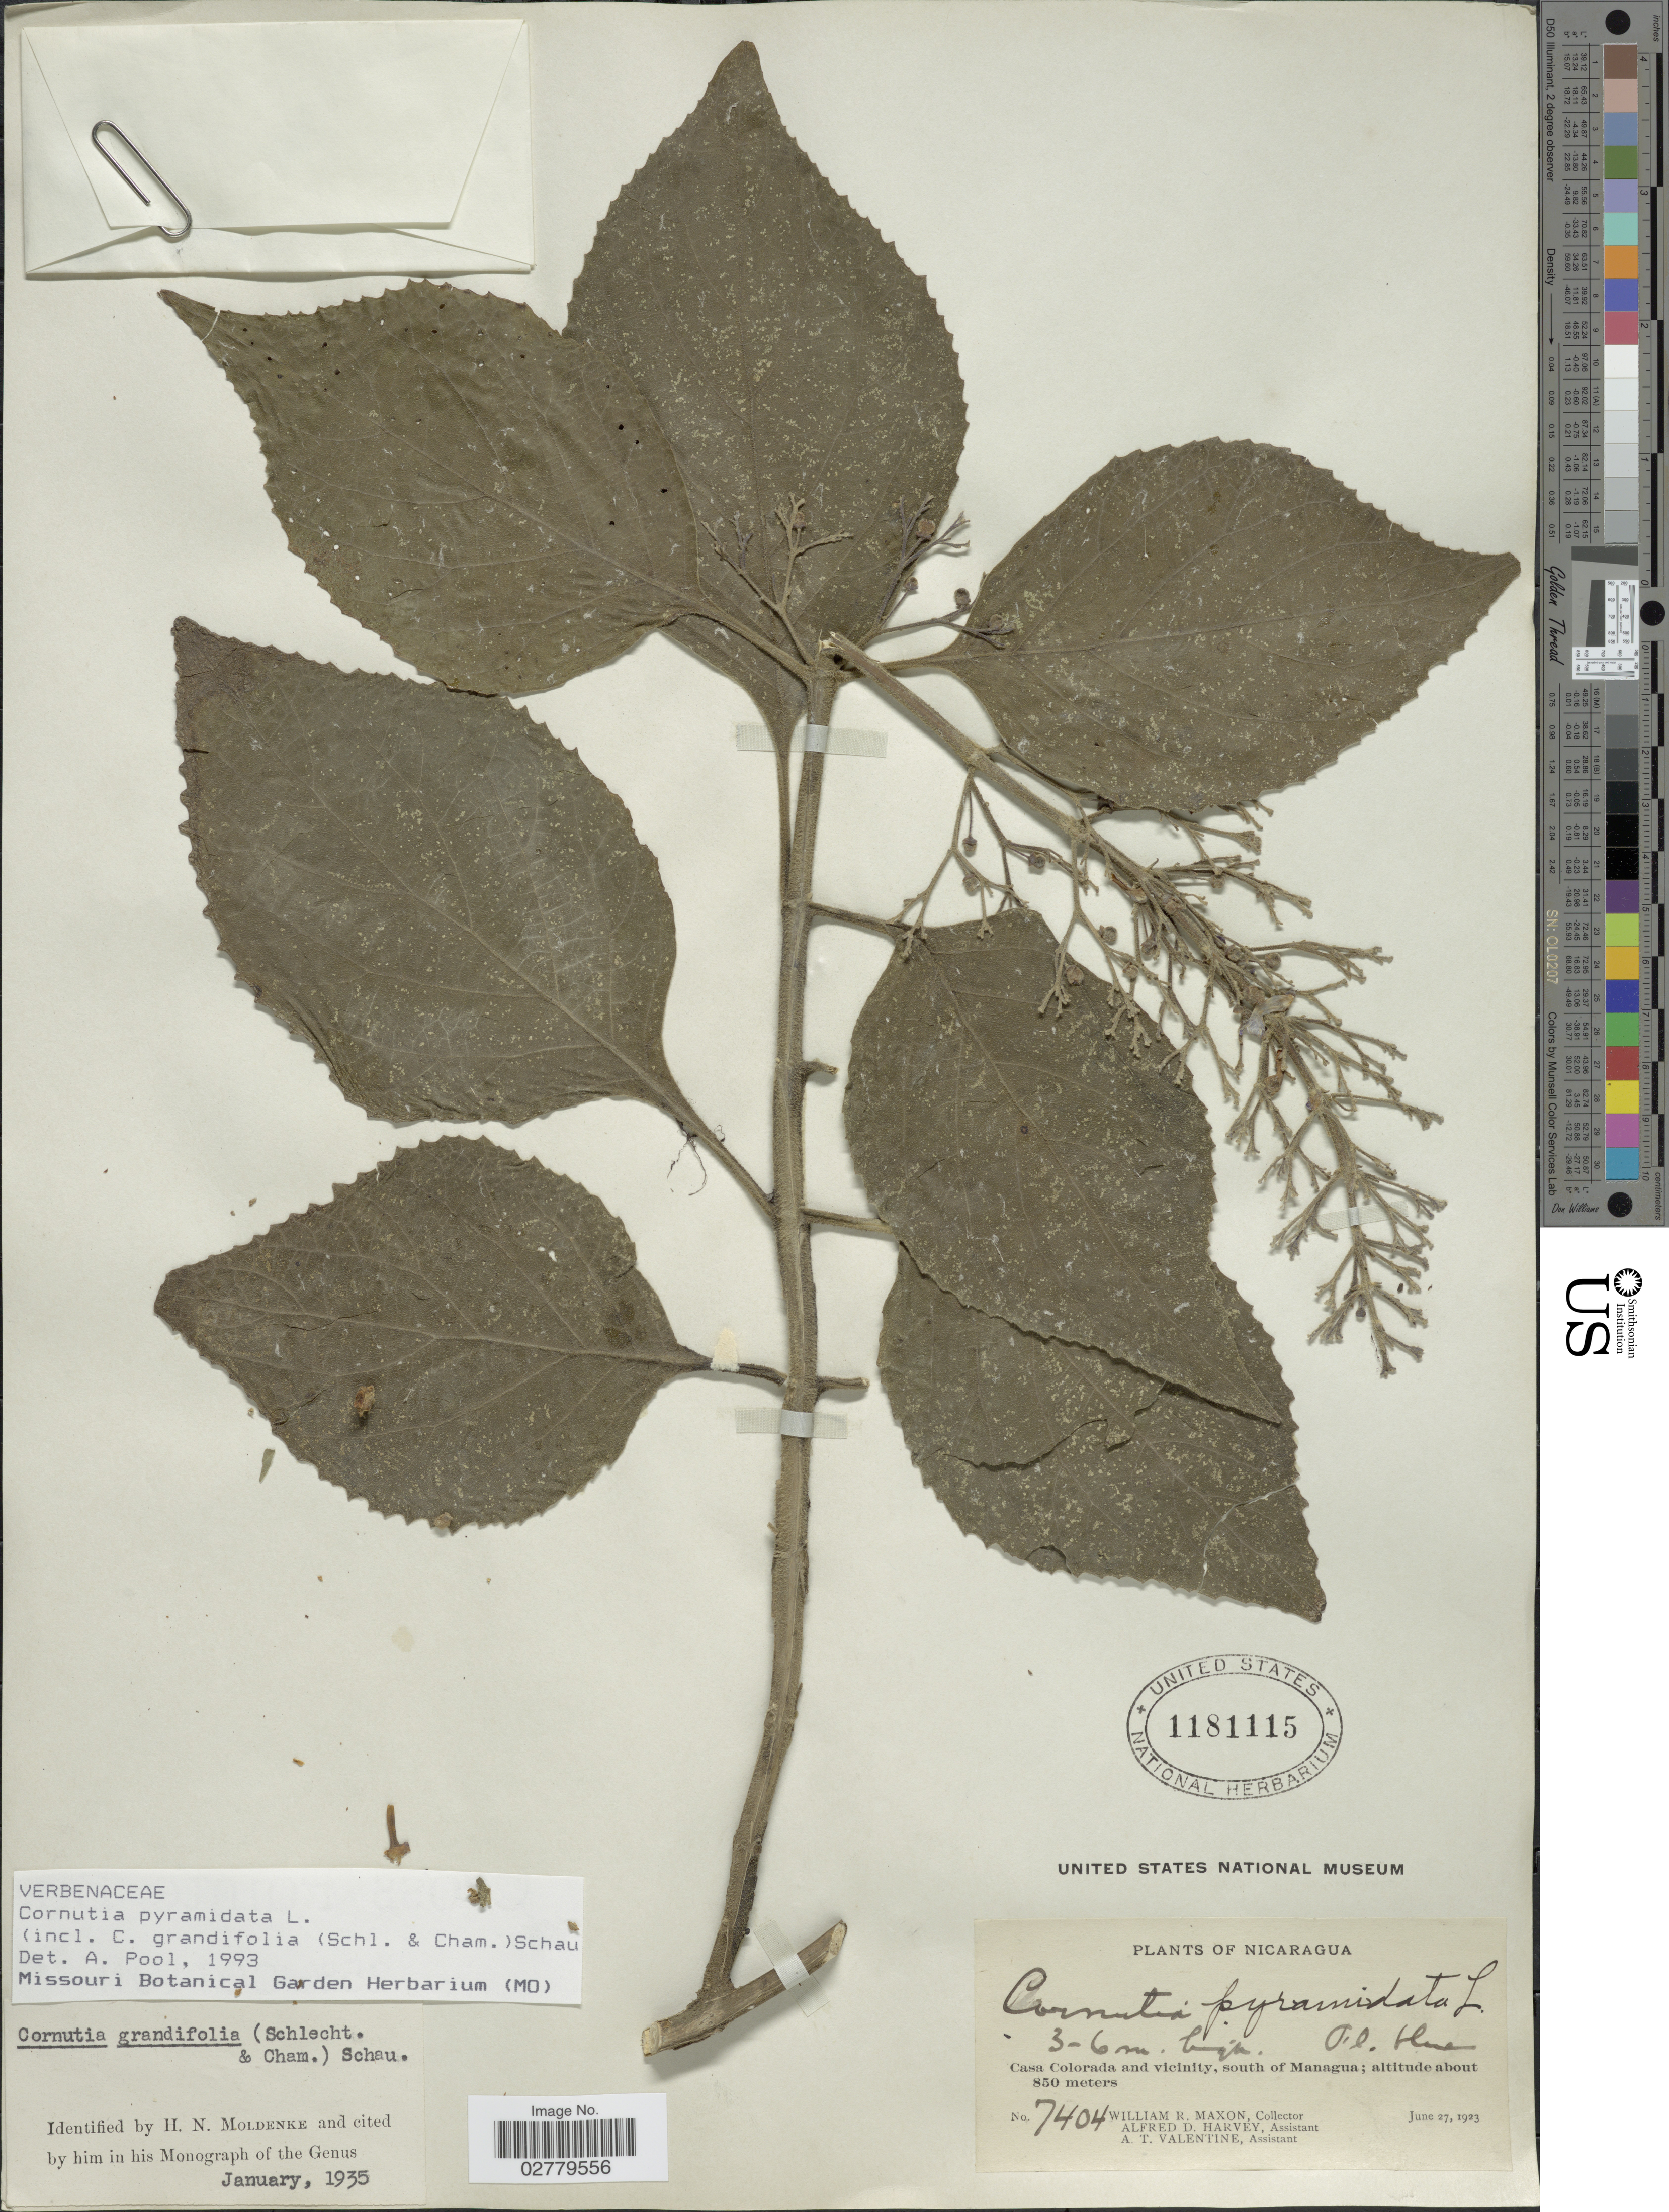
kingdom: Plantae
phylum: Tracheophyta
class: Magnoliopsida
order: Lamiales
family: Lamiaceae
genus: Cornutia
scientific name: Cornutia pyramidata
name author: L.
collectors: W. R. Maxon, A. D. Harvey & A. Valentine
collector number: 7404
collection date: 1923-06-27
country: Nicaragua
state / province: Managua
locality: Casa Colorada and vicinity, south of Managua.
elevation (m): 850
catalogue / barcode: US 1181115